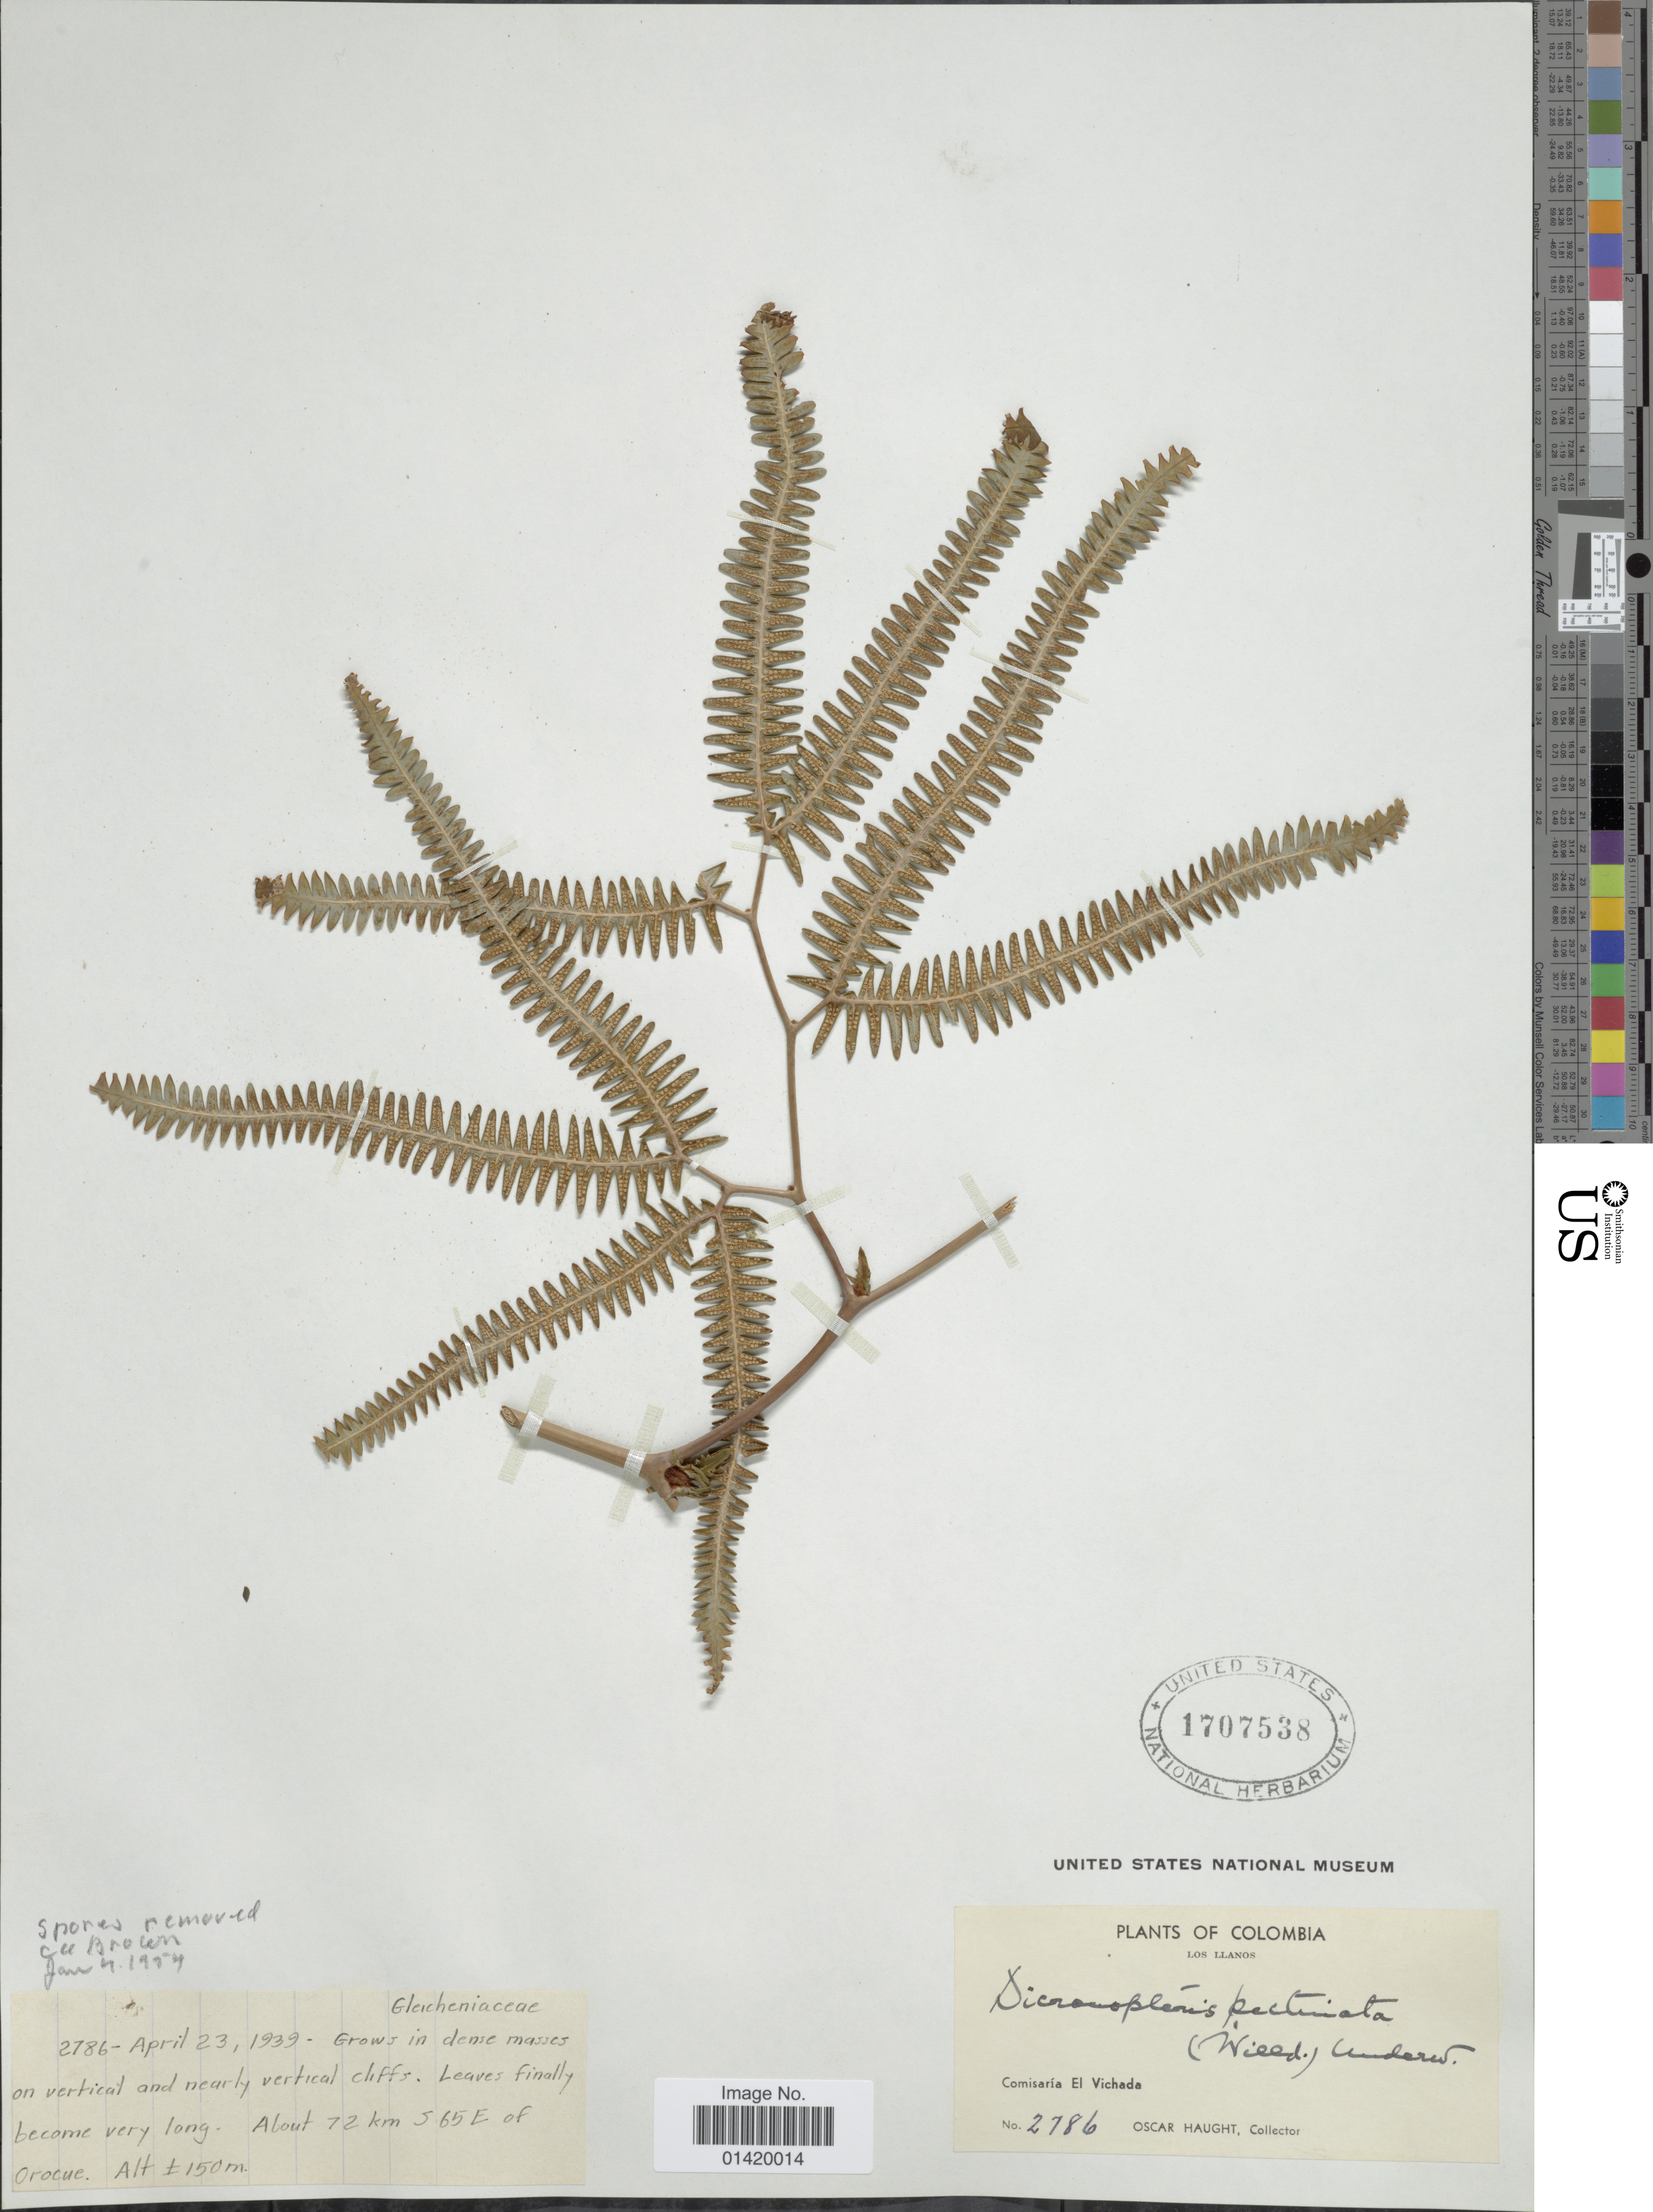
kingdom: Plantae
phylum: Tracheophyta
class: Polypodiopsida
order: Gleicheniales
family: Gleicheniaceae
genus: Gleichenella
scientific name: Gleichenella pectinata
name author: (Willd.) Ching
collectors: O. L. Haught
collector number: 2786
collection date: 1939-04-23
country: Colombia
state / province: Vichada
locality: Los Llanos, Comisaria El Vichada, About 72 km S 65 E of Orocue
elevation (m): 150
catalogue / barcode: US 1707538